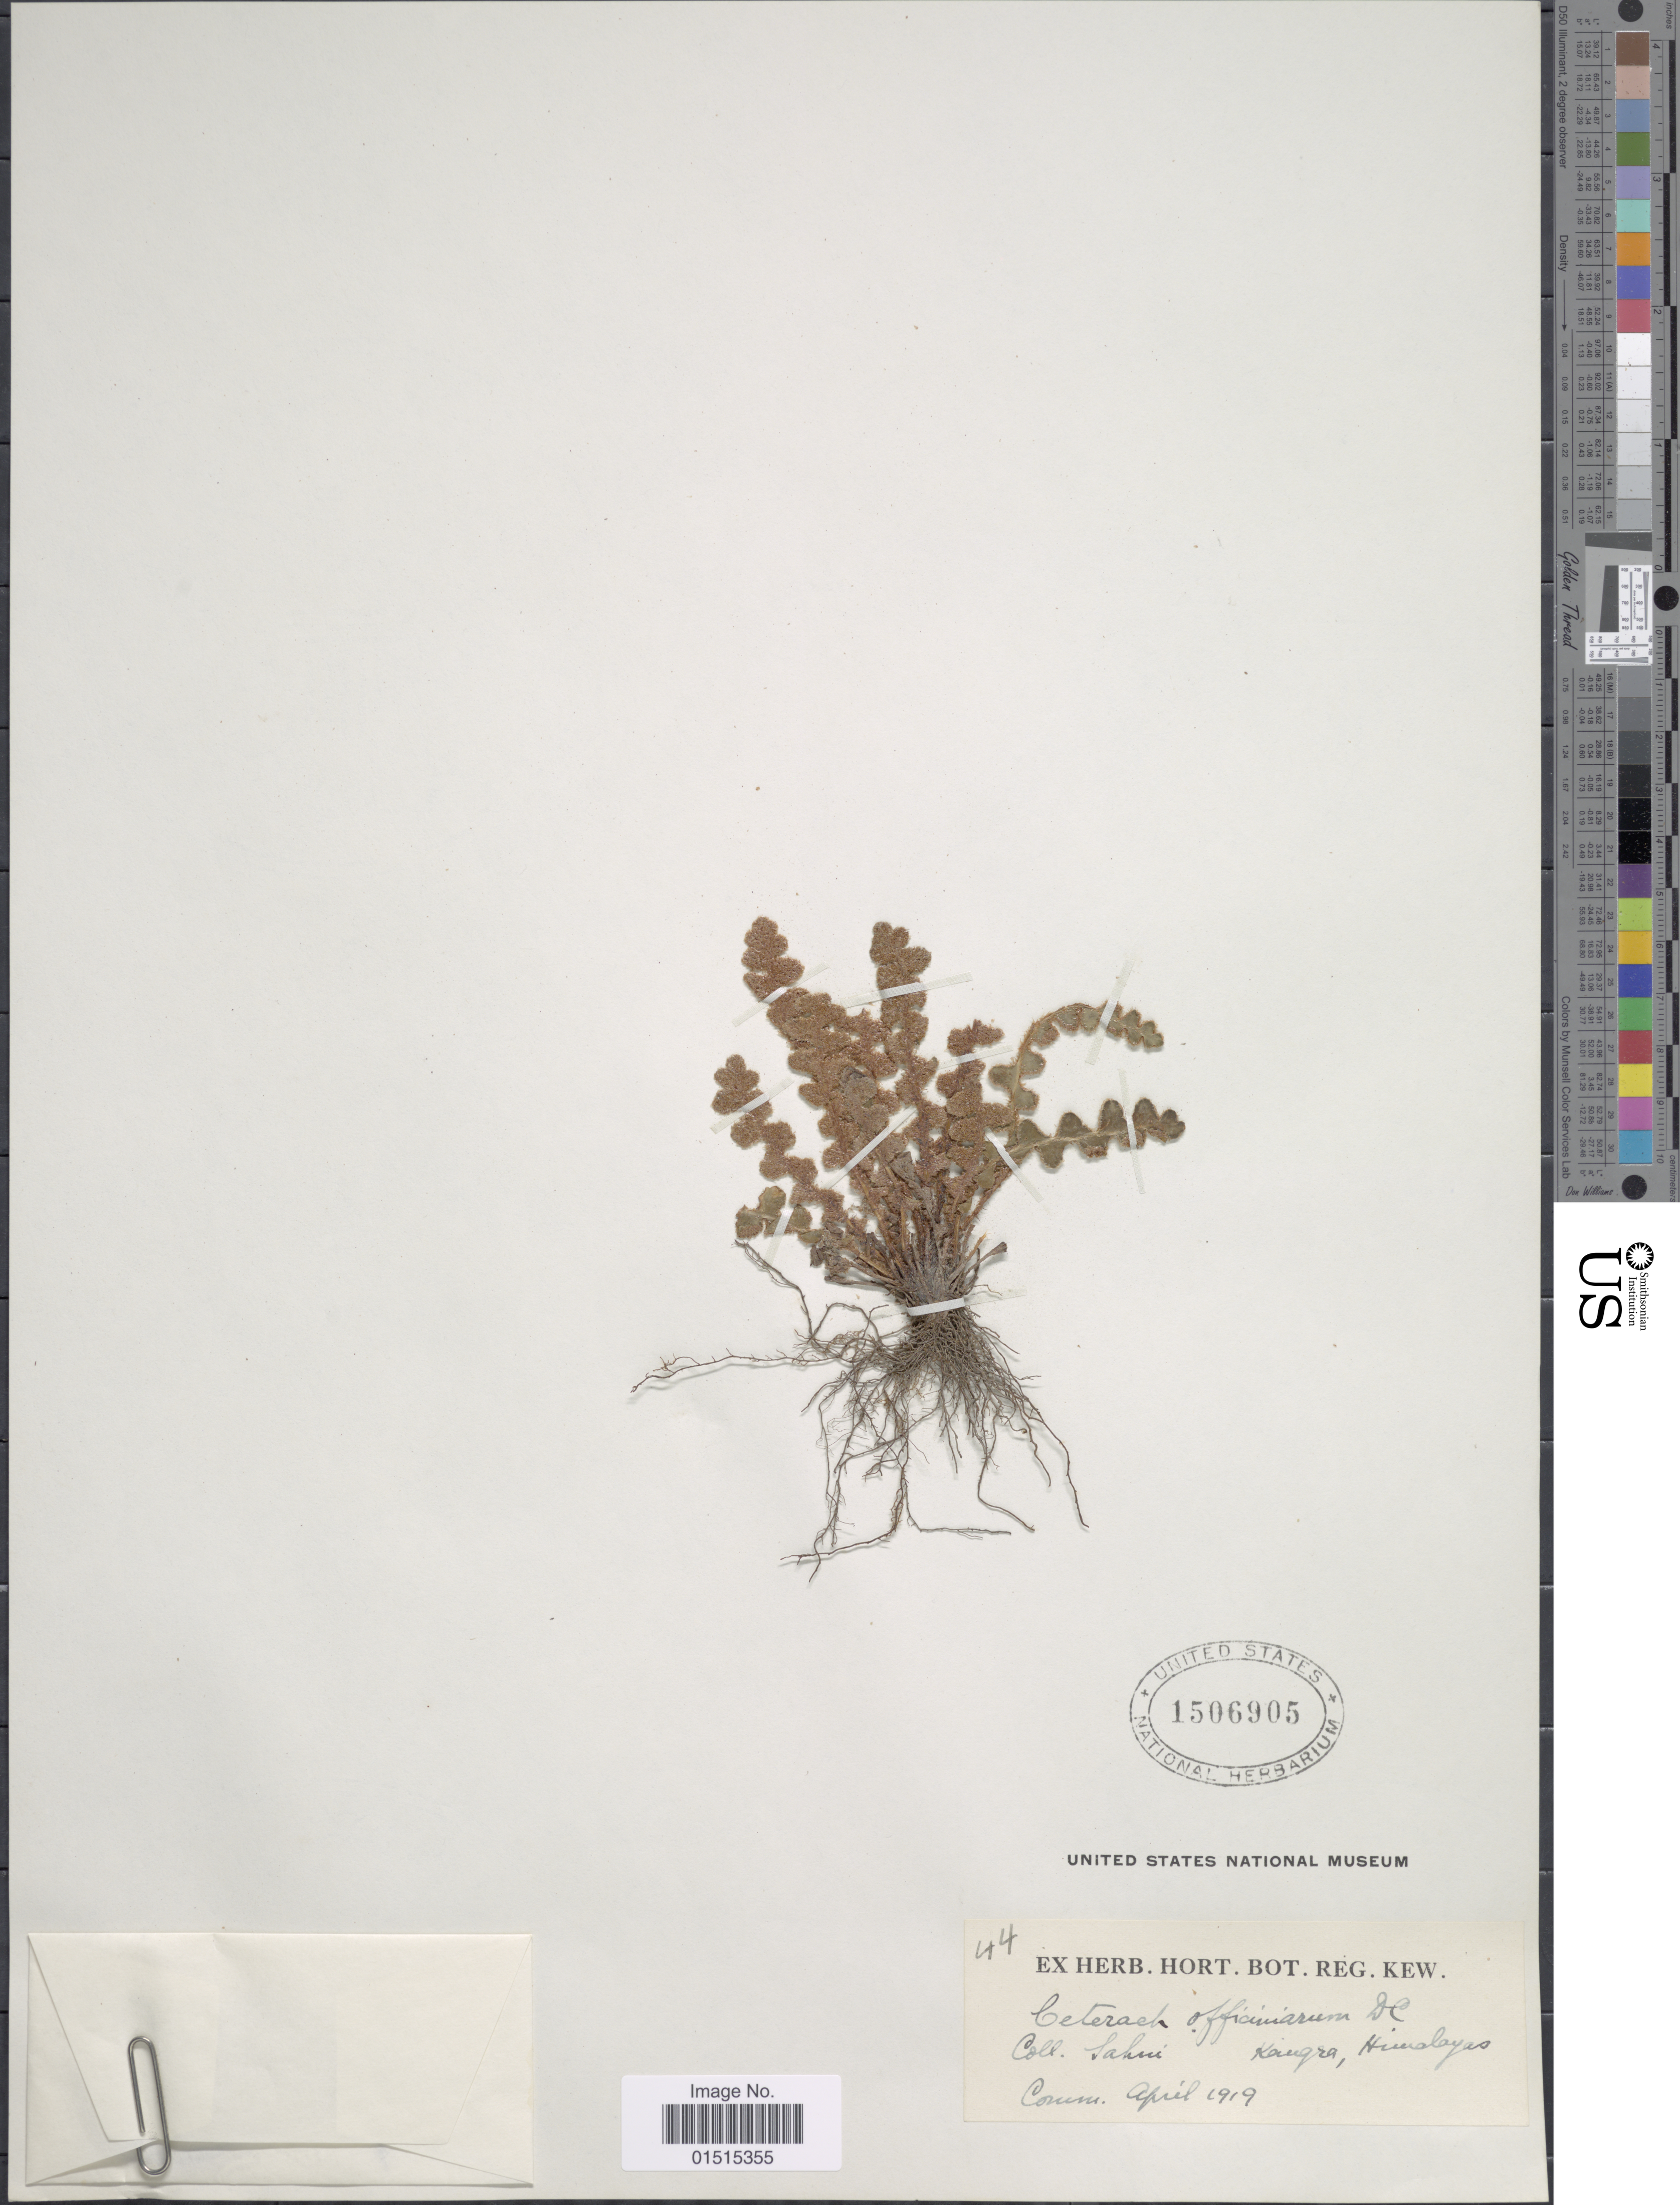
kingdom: Plantae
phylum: Tracheophyta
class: Polypodiopsida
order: Polypodiales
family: Aspleniaceae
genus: Asplenium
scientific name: Asplenium officinarum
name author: DC.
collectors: Sahni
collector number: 44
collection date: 1919-04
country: India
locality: Kangra, Himalayas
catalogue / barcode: US 1506905